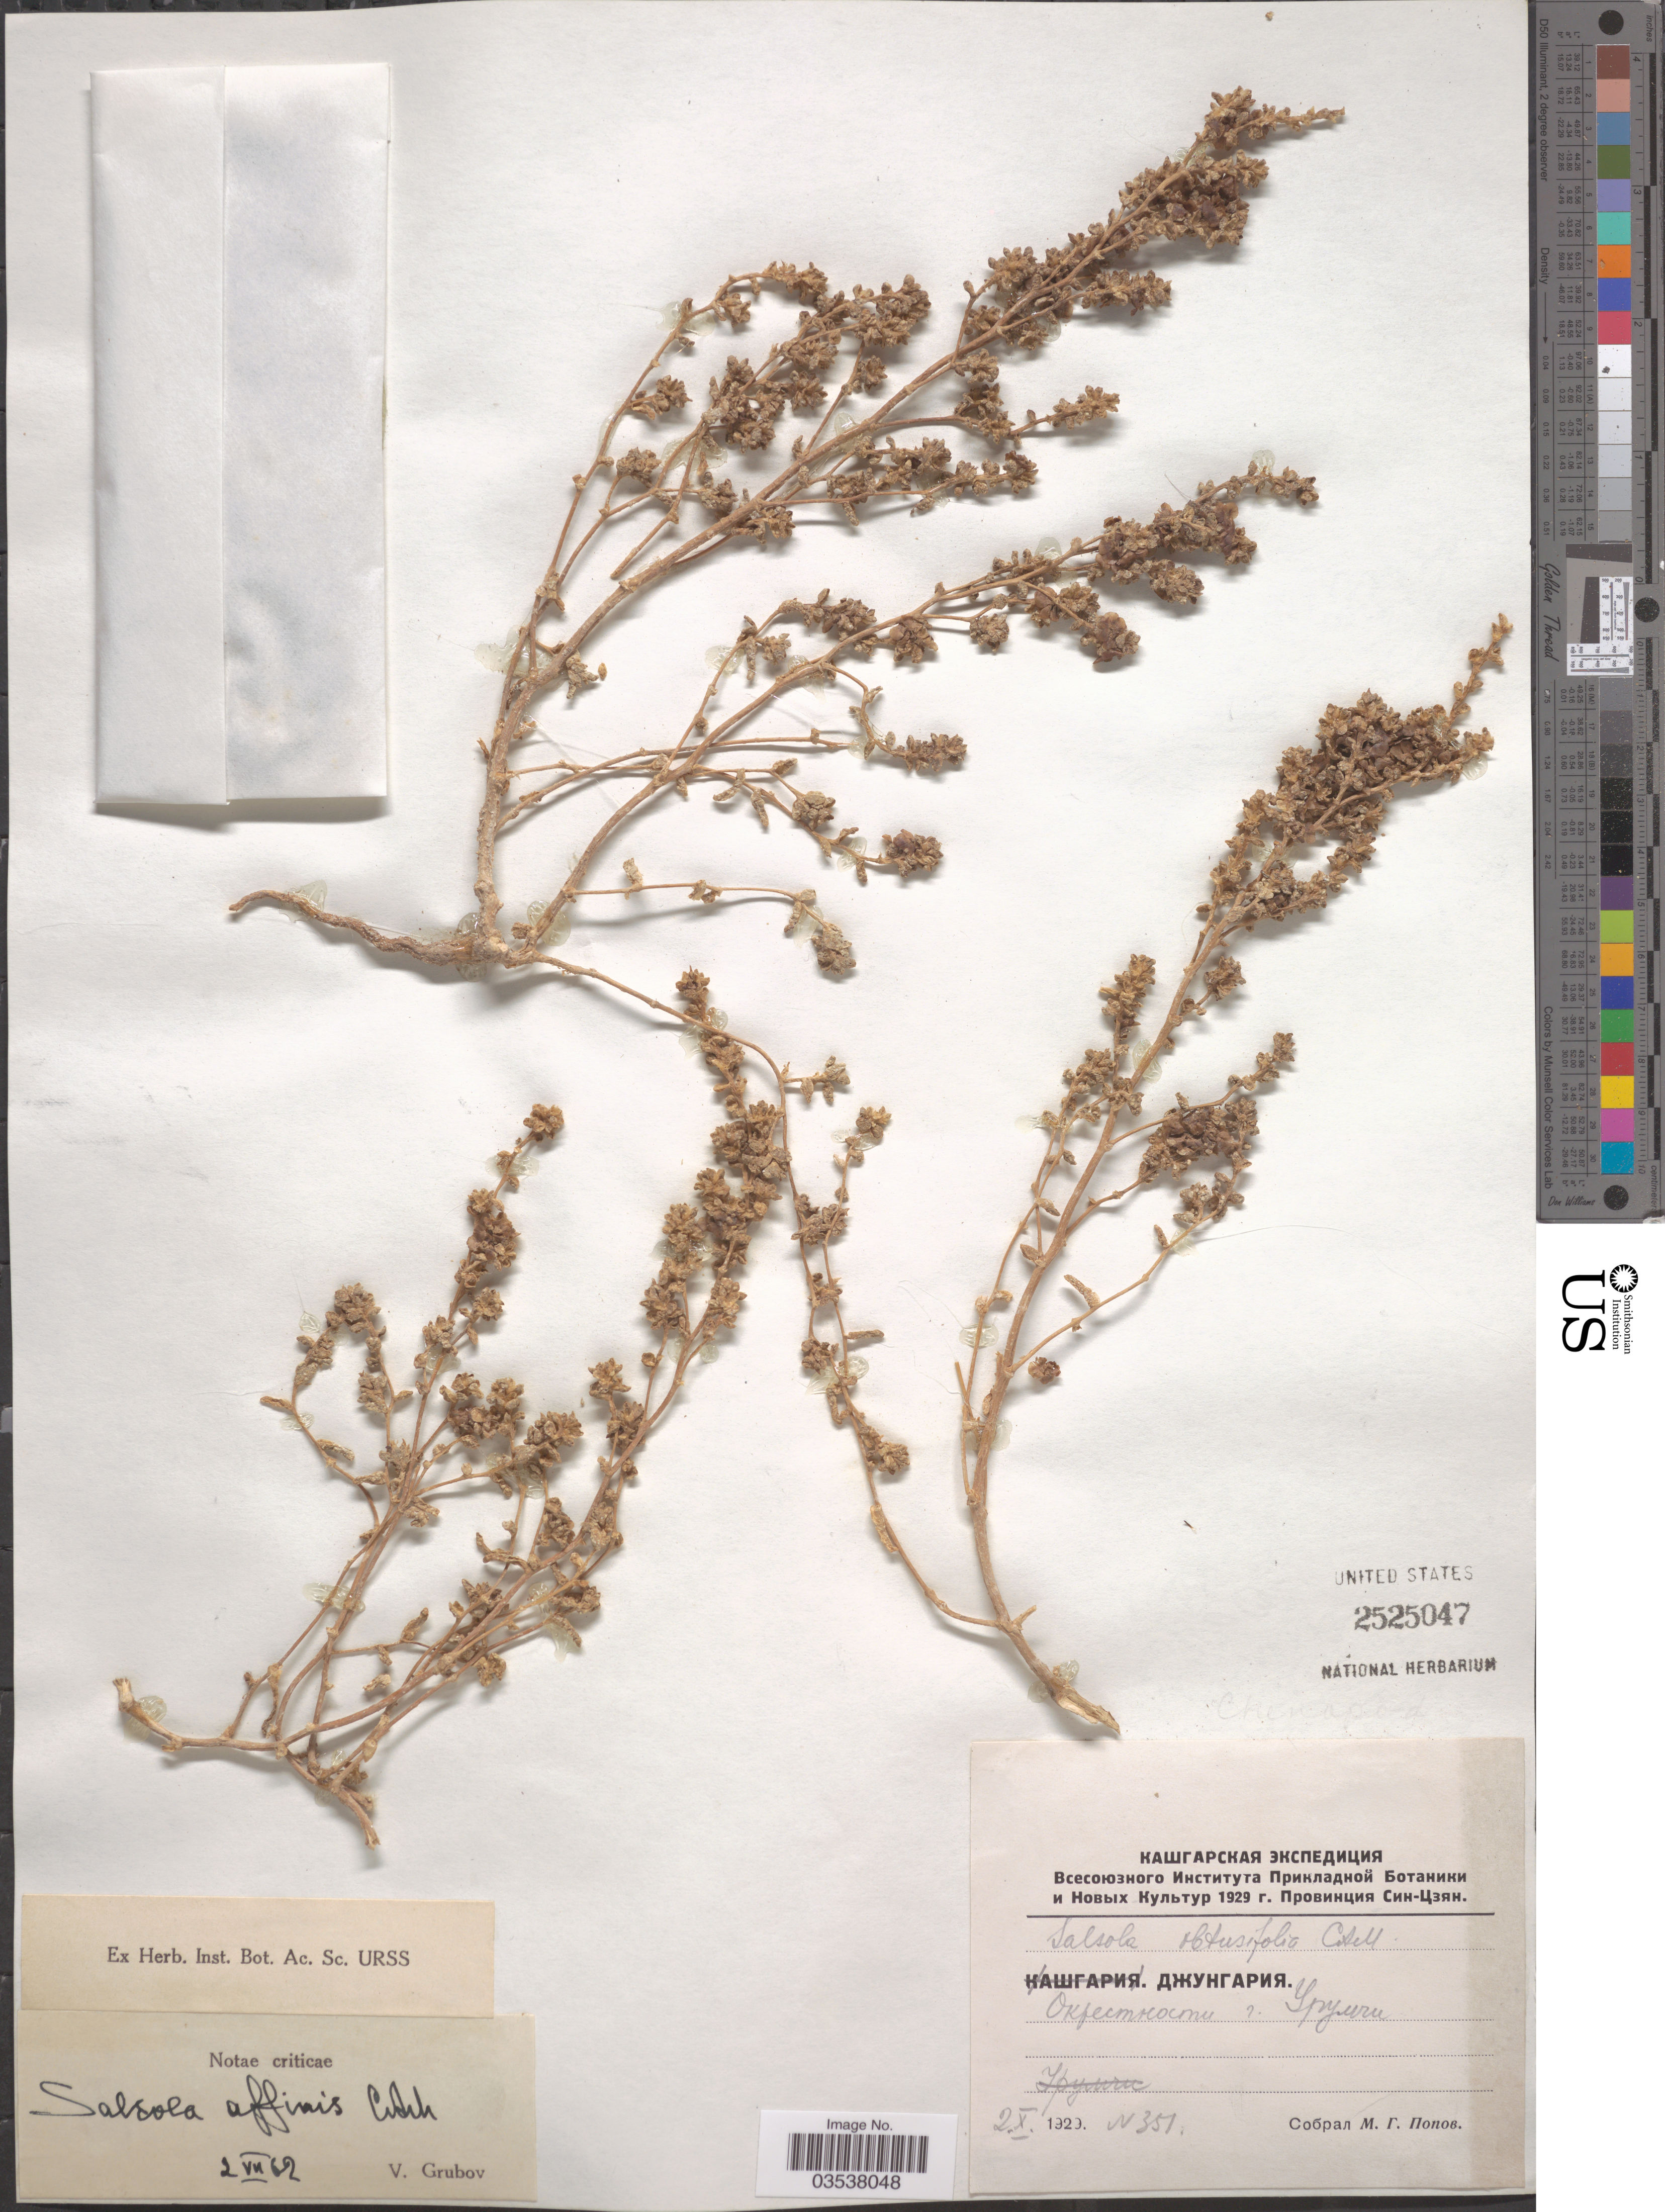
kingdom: Plantae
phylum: Tracheophyta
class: Magnoliopsida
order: Caryophyllales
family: Amaranthaceae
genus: Pyankovia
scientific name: Pyankovia affinis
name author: (C.A. Mey. ex Schrenk) Mosyakin & Roalson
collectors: M. Popov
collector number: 351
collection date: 1929-10-02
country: China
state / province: Xinjiang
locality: Vicinity of Urumqi.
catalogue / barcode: US 2525047